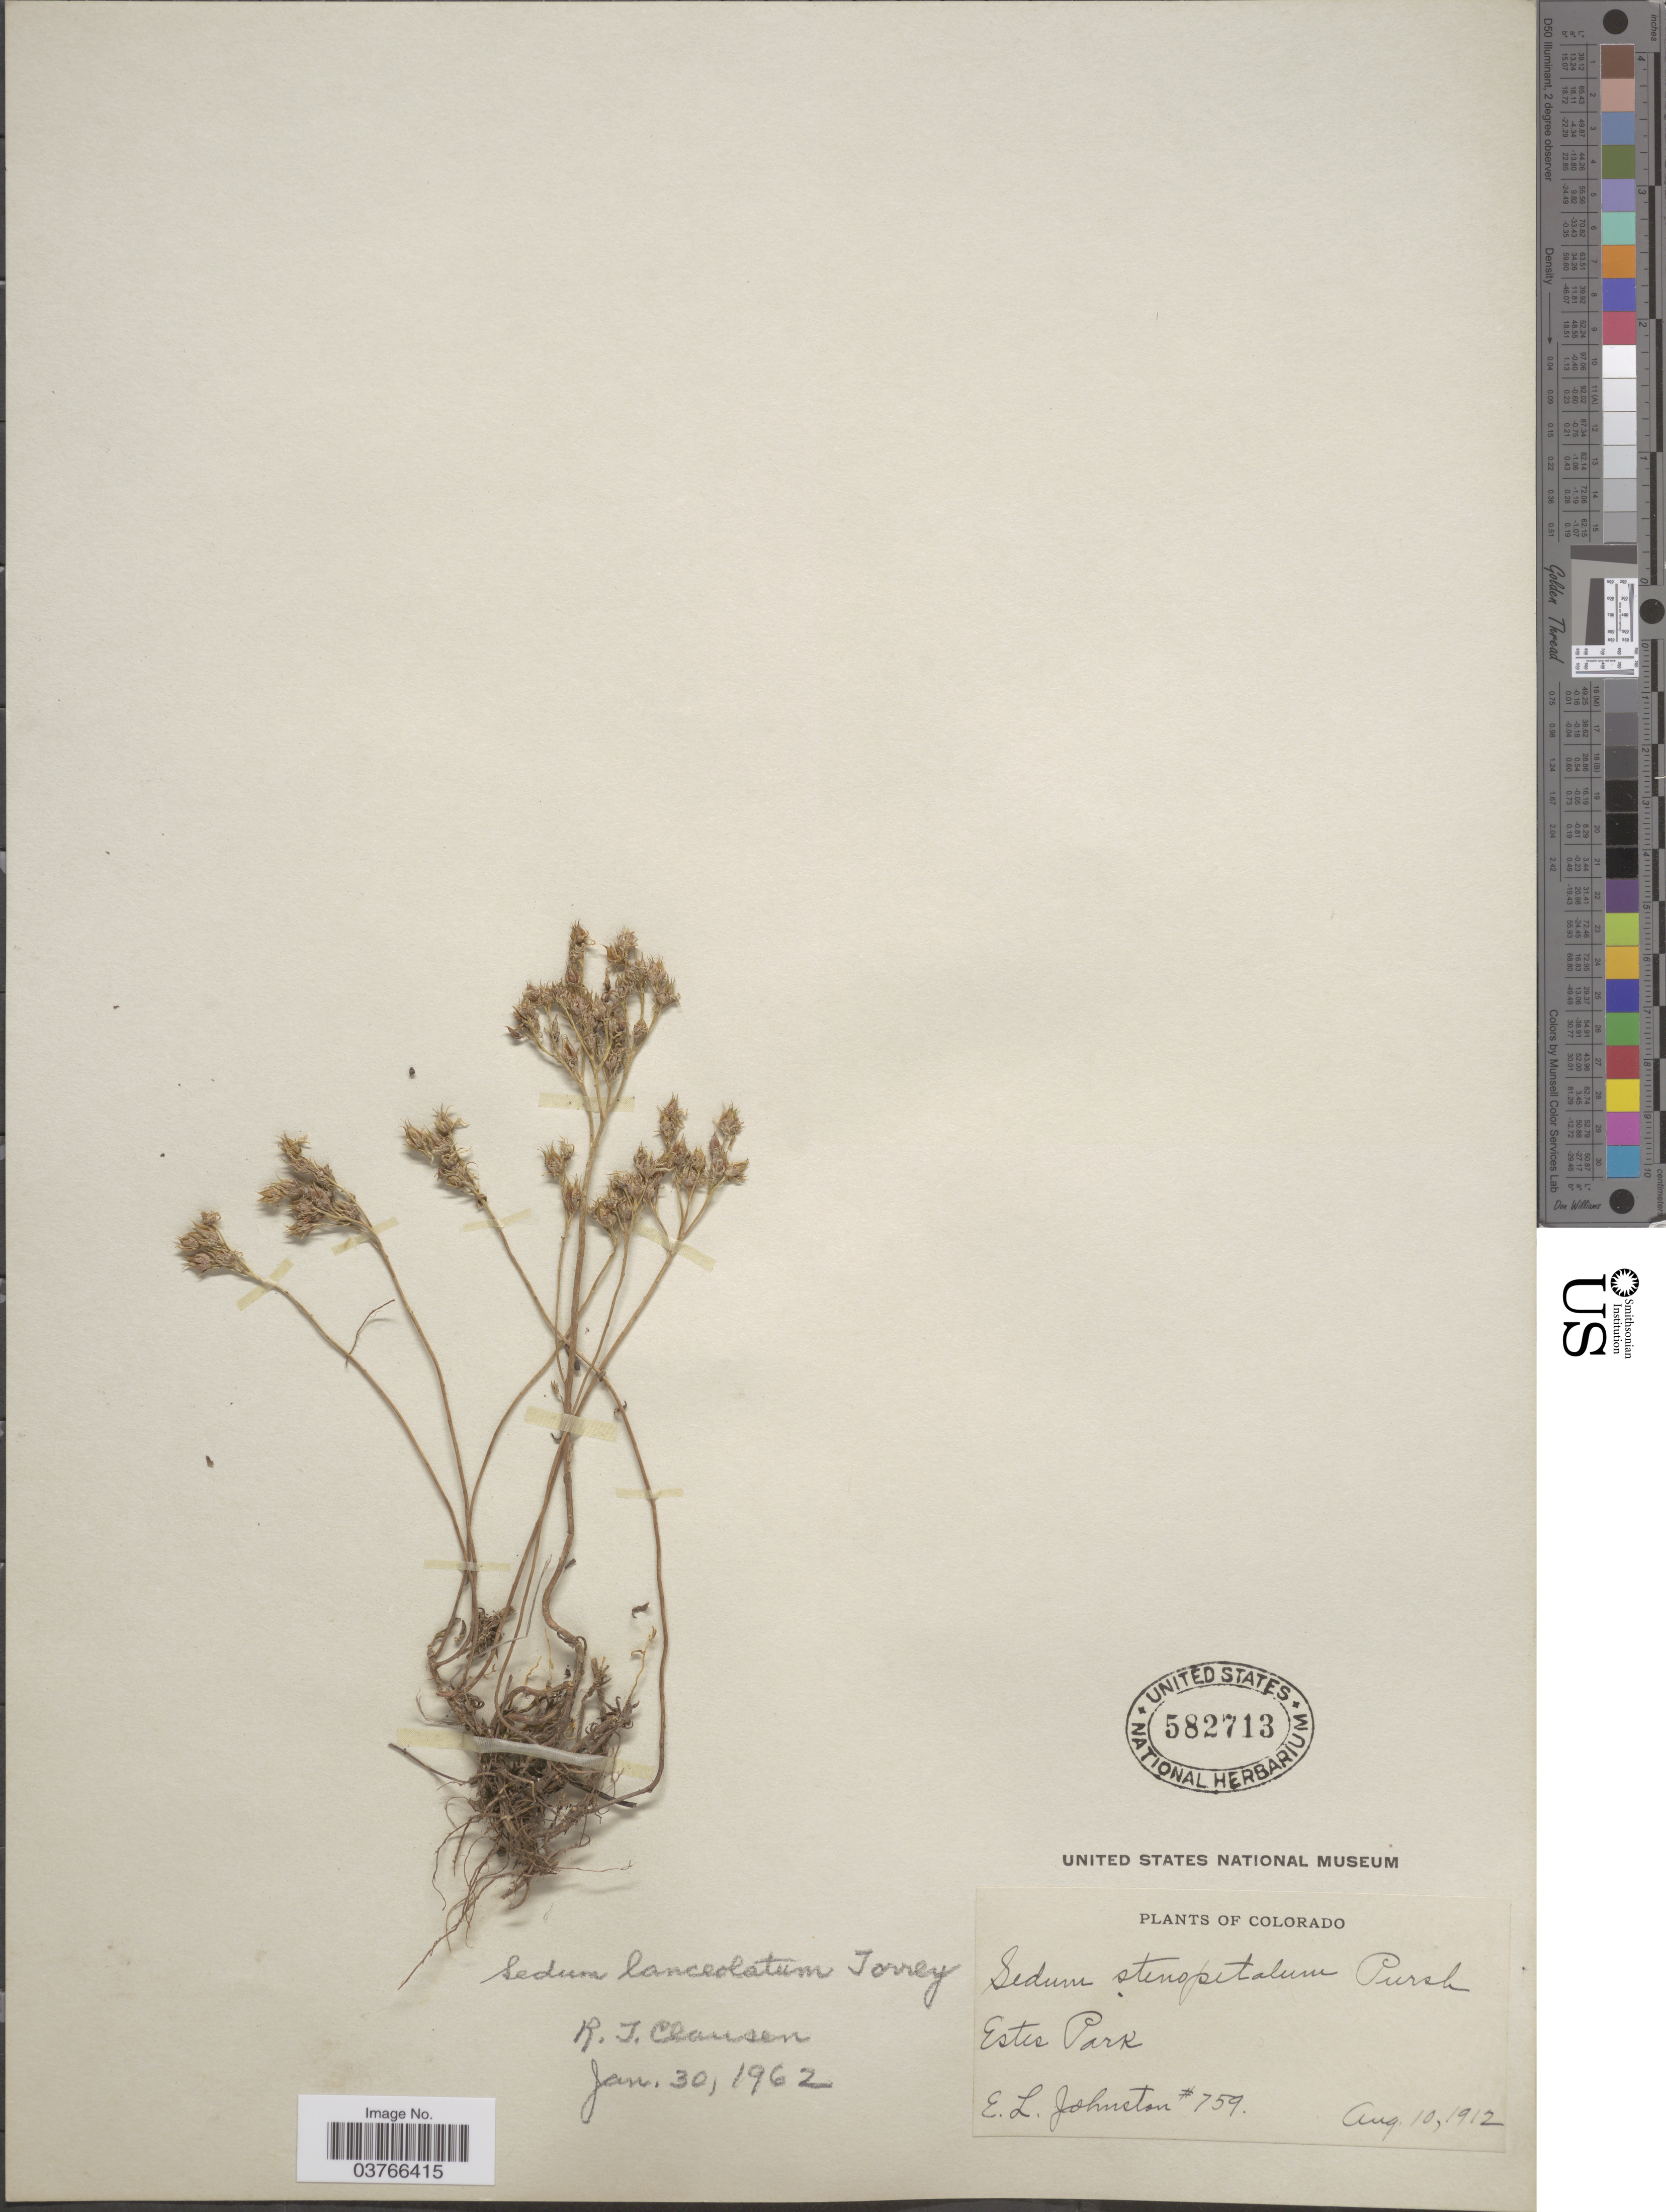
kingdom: Plantae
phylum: Tracheophyta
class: Magnoliopsida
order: Saxifragales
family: Crassulaceae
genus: Sedum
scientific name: Sedum lanceolatum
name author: Torr.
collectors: E. L. Johnston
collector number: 759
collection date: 1912-08-10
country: United States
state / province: Colorado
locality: Estes Park.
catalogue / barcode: US 582713